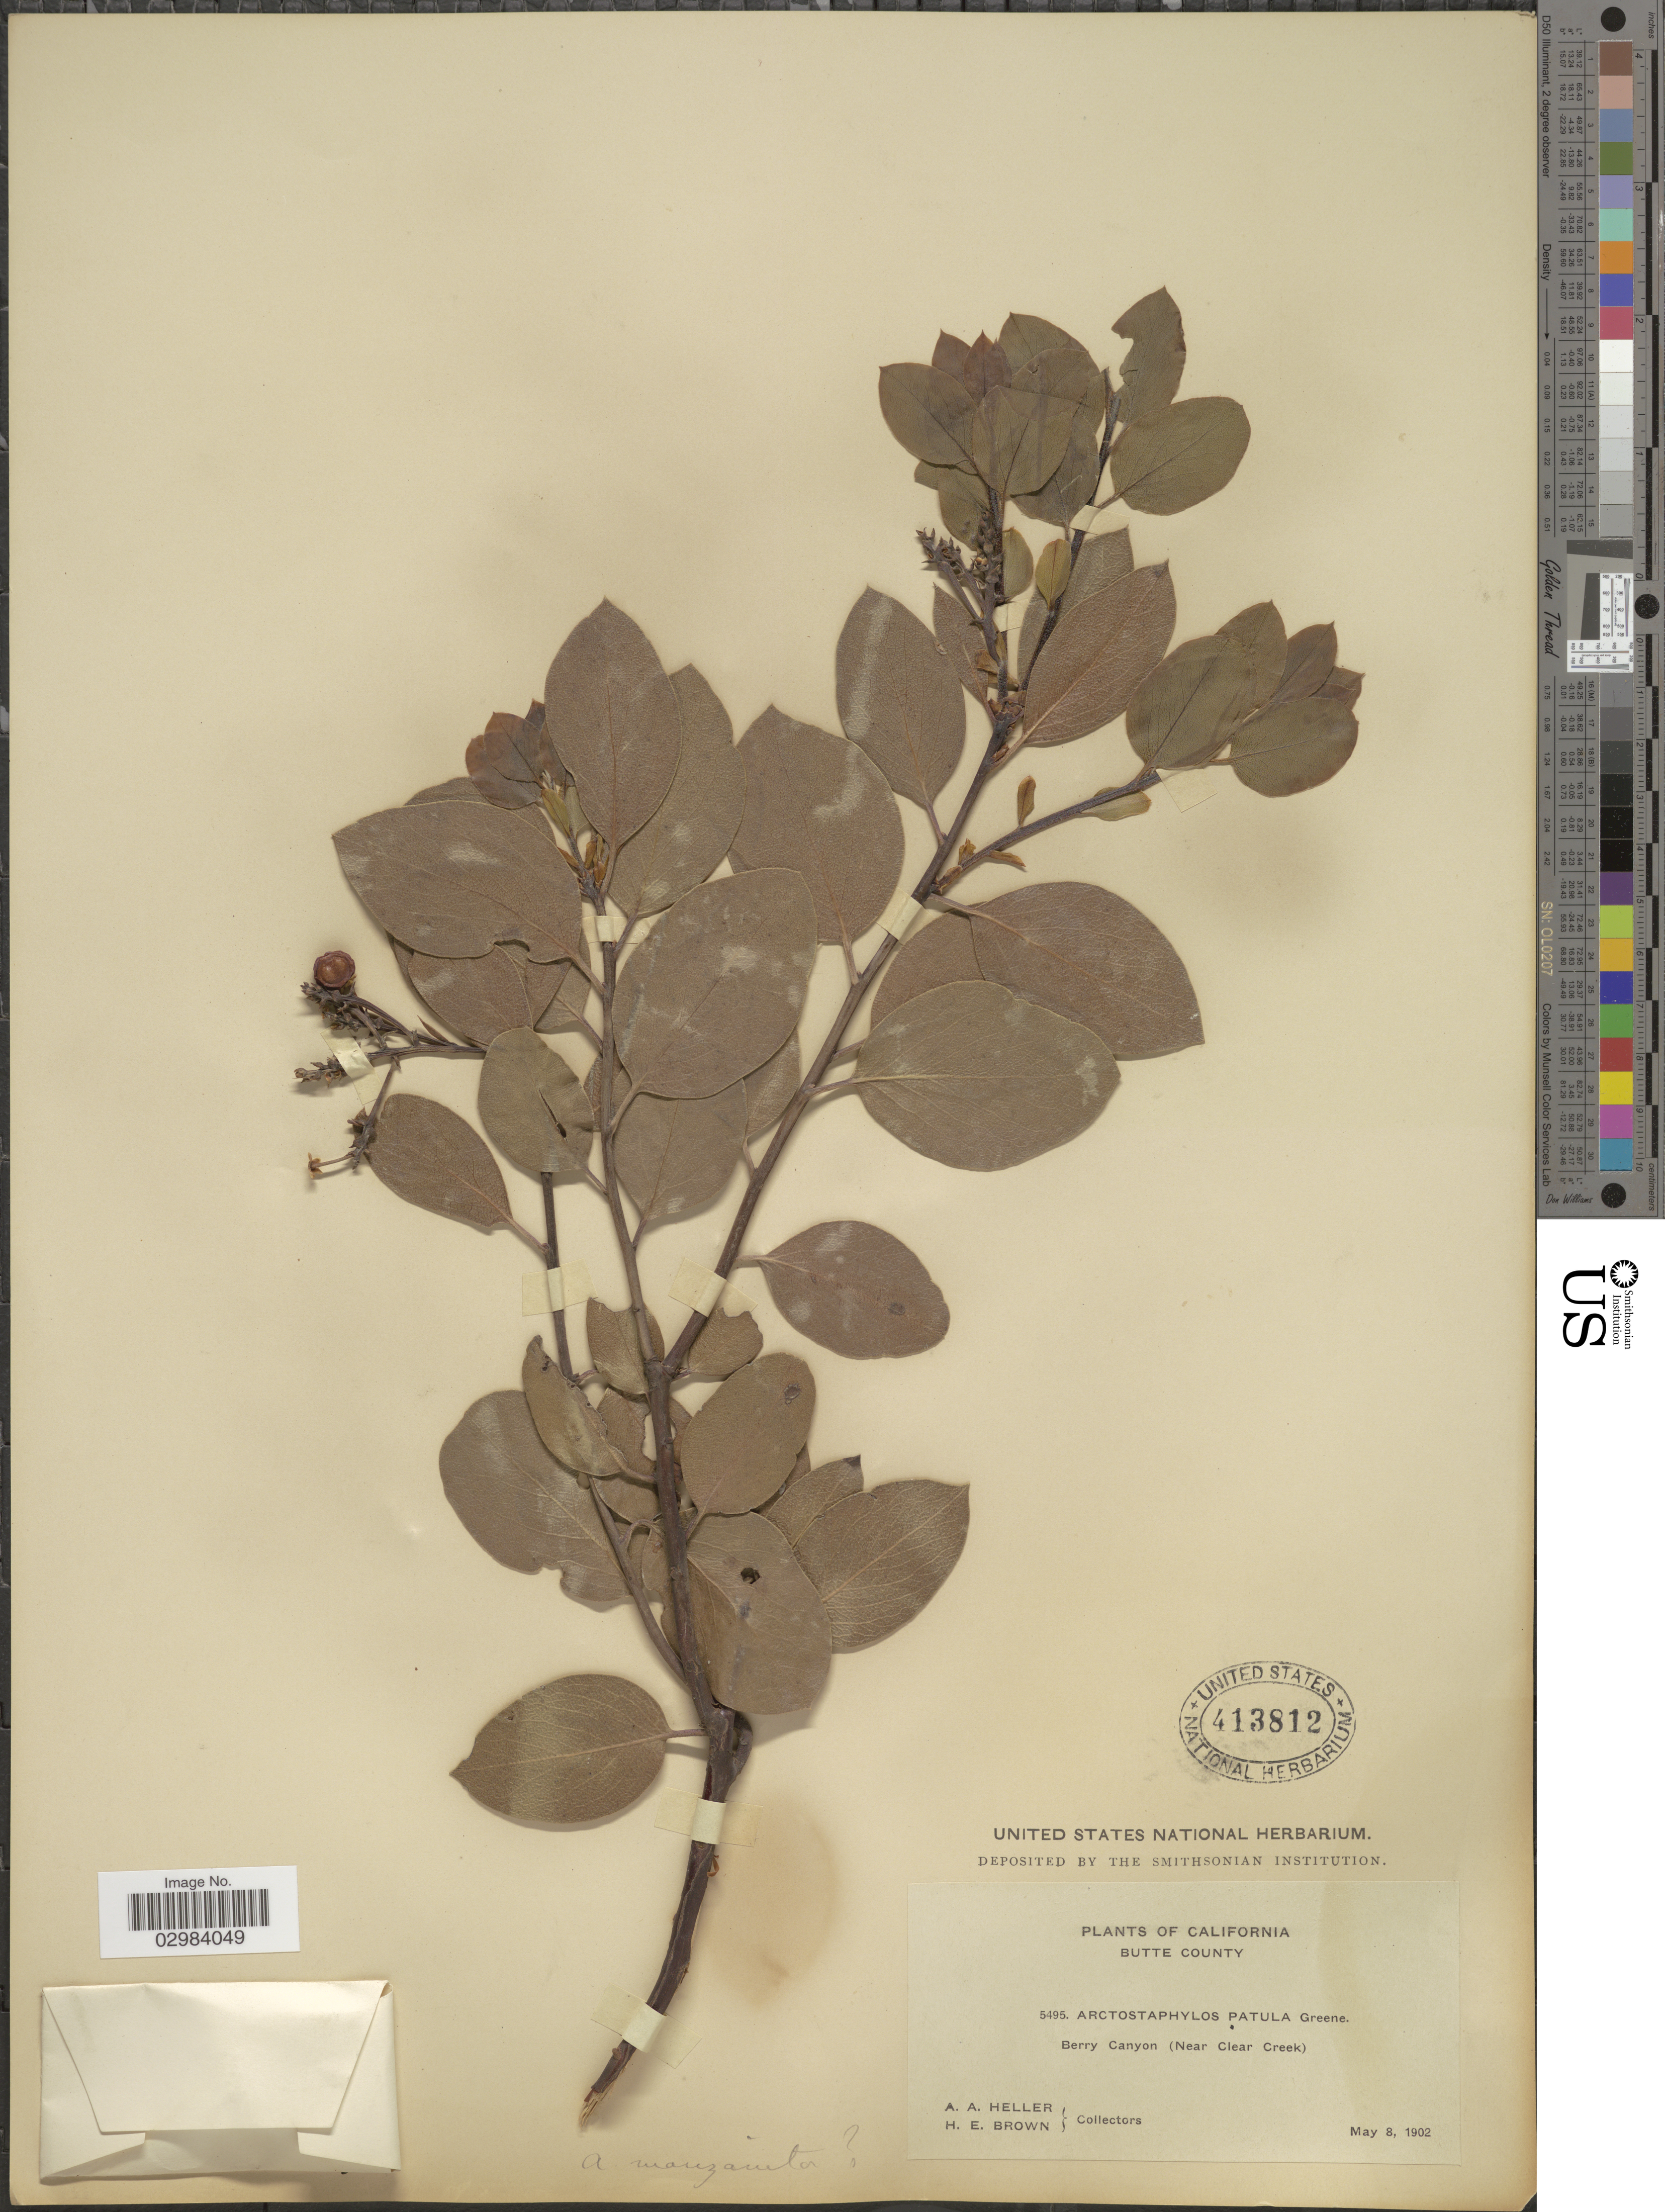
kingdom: Plantae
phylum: Tracheophyta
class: Magnoliopsida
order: Ericales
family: Ericaceae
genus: Arctostaphylos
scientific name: Arctostaphylos manzanita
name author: Parry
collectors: A. A. Heller & H. E. Brown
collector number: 5495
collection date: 1902-05-08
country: United States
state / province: California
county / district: Butte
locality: Butte County, Berry Canyon (Near Clear Creek).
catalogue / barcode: US 413812